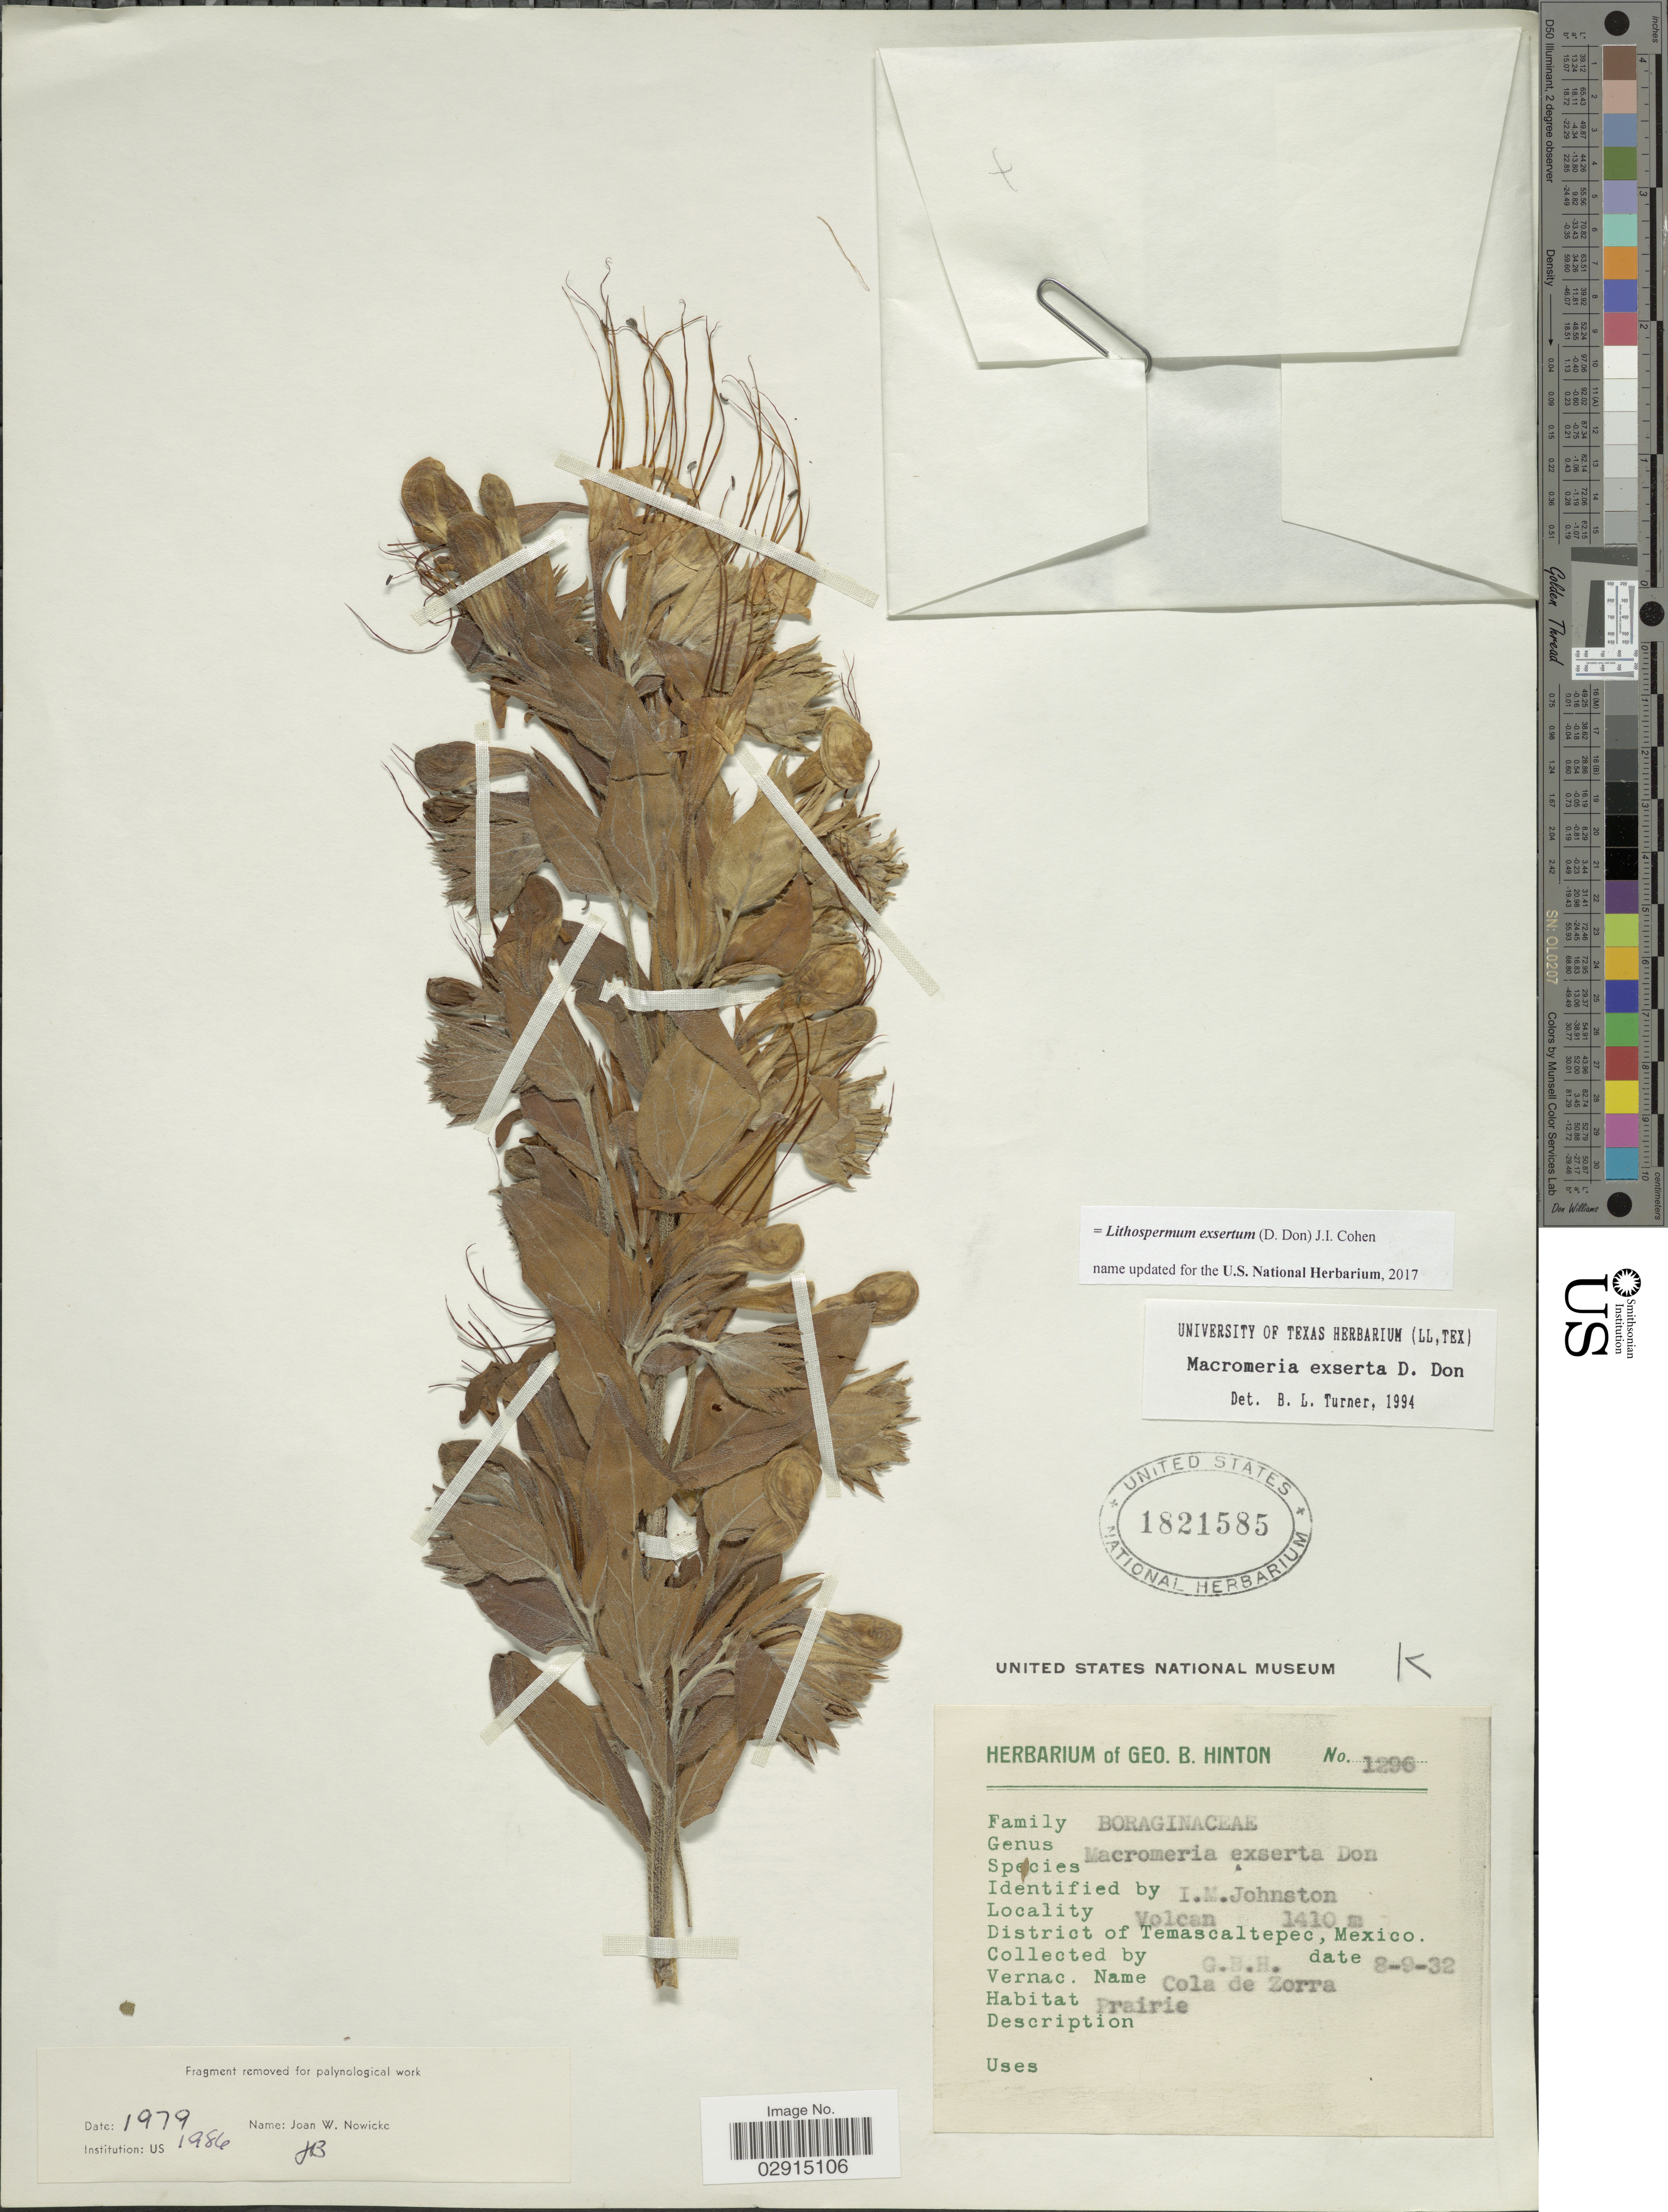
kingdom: Plantae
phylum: Tracheophyta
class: Magnoliopsida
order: Boraginales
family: Boraginaceae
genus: Lithospermum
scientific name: Lithospermum exsertum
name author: (D. Don) Cohen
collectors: G. B. Hinton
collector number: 1296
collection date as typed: Transcribed d/m/y: 8/9/32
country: Mexico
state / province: México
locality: Volcan, District of Temascaltepec.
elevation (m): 1410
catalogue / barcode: US 1821585